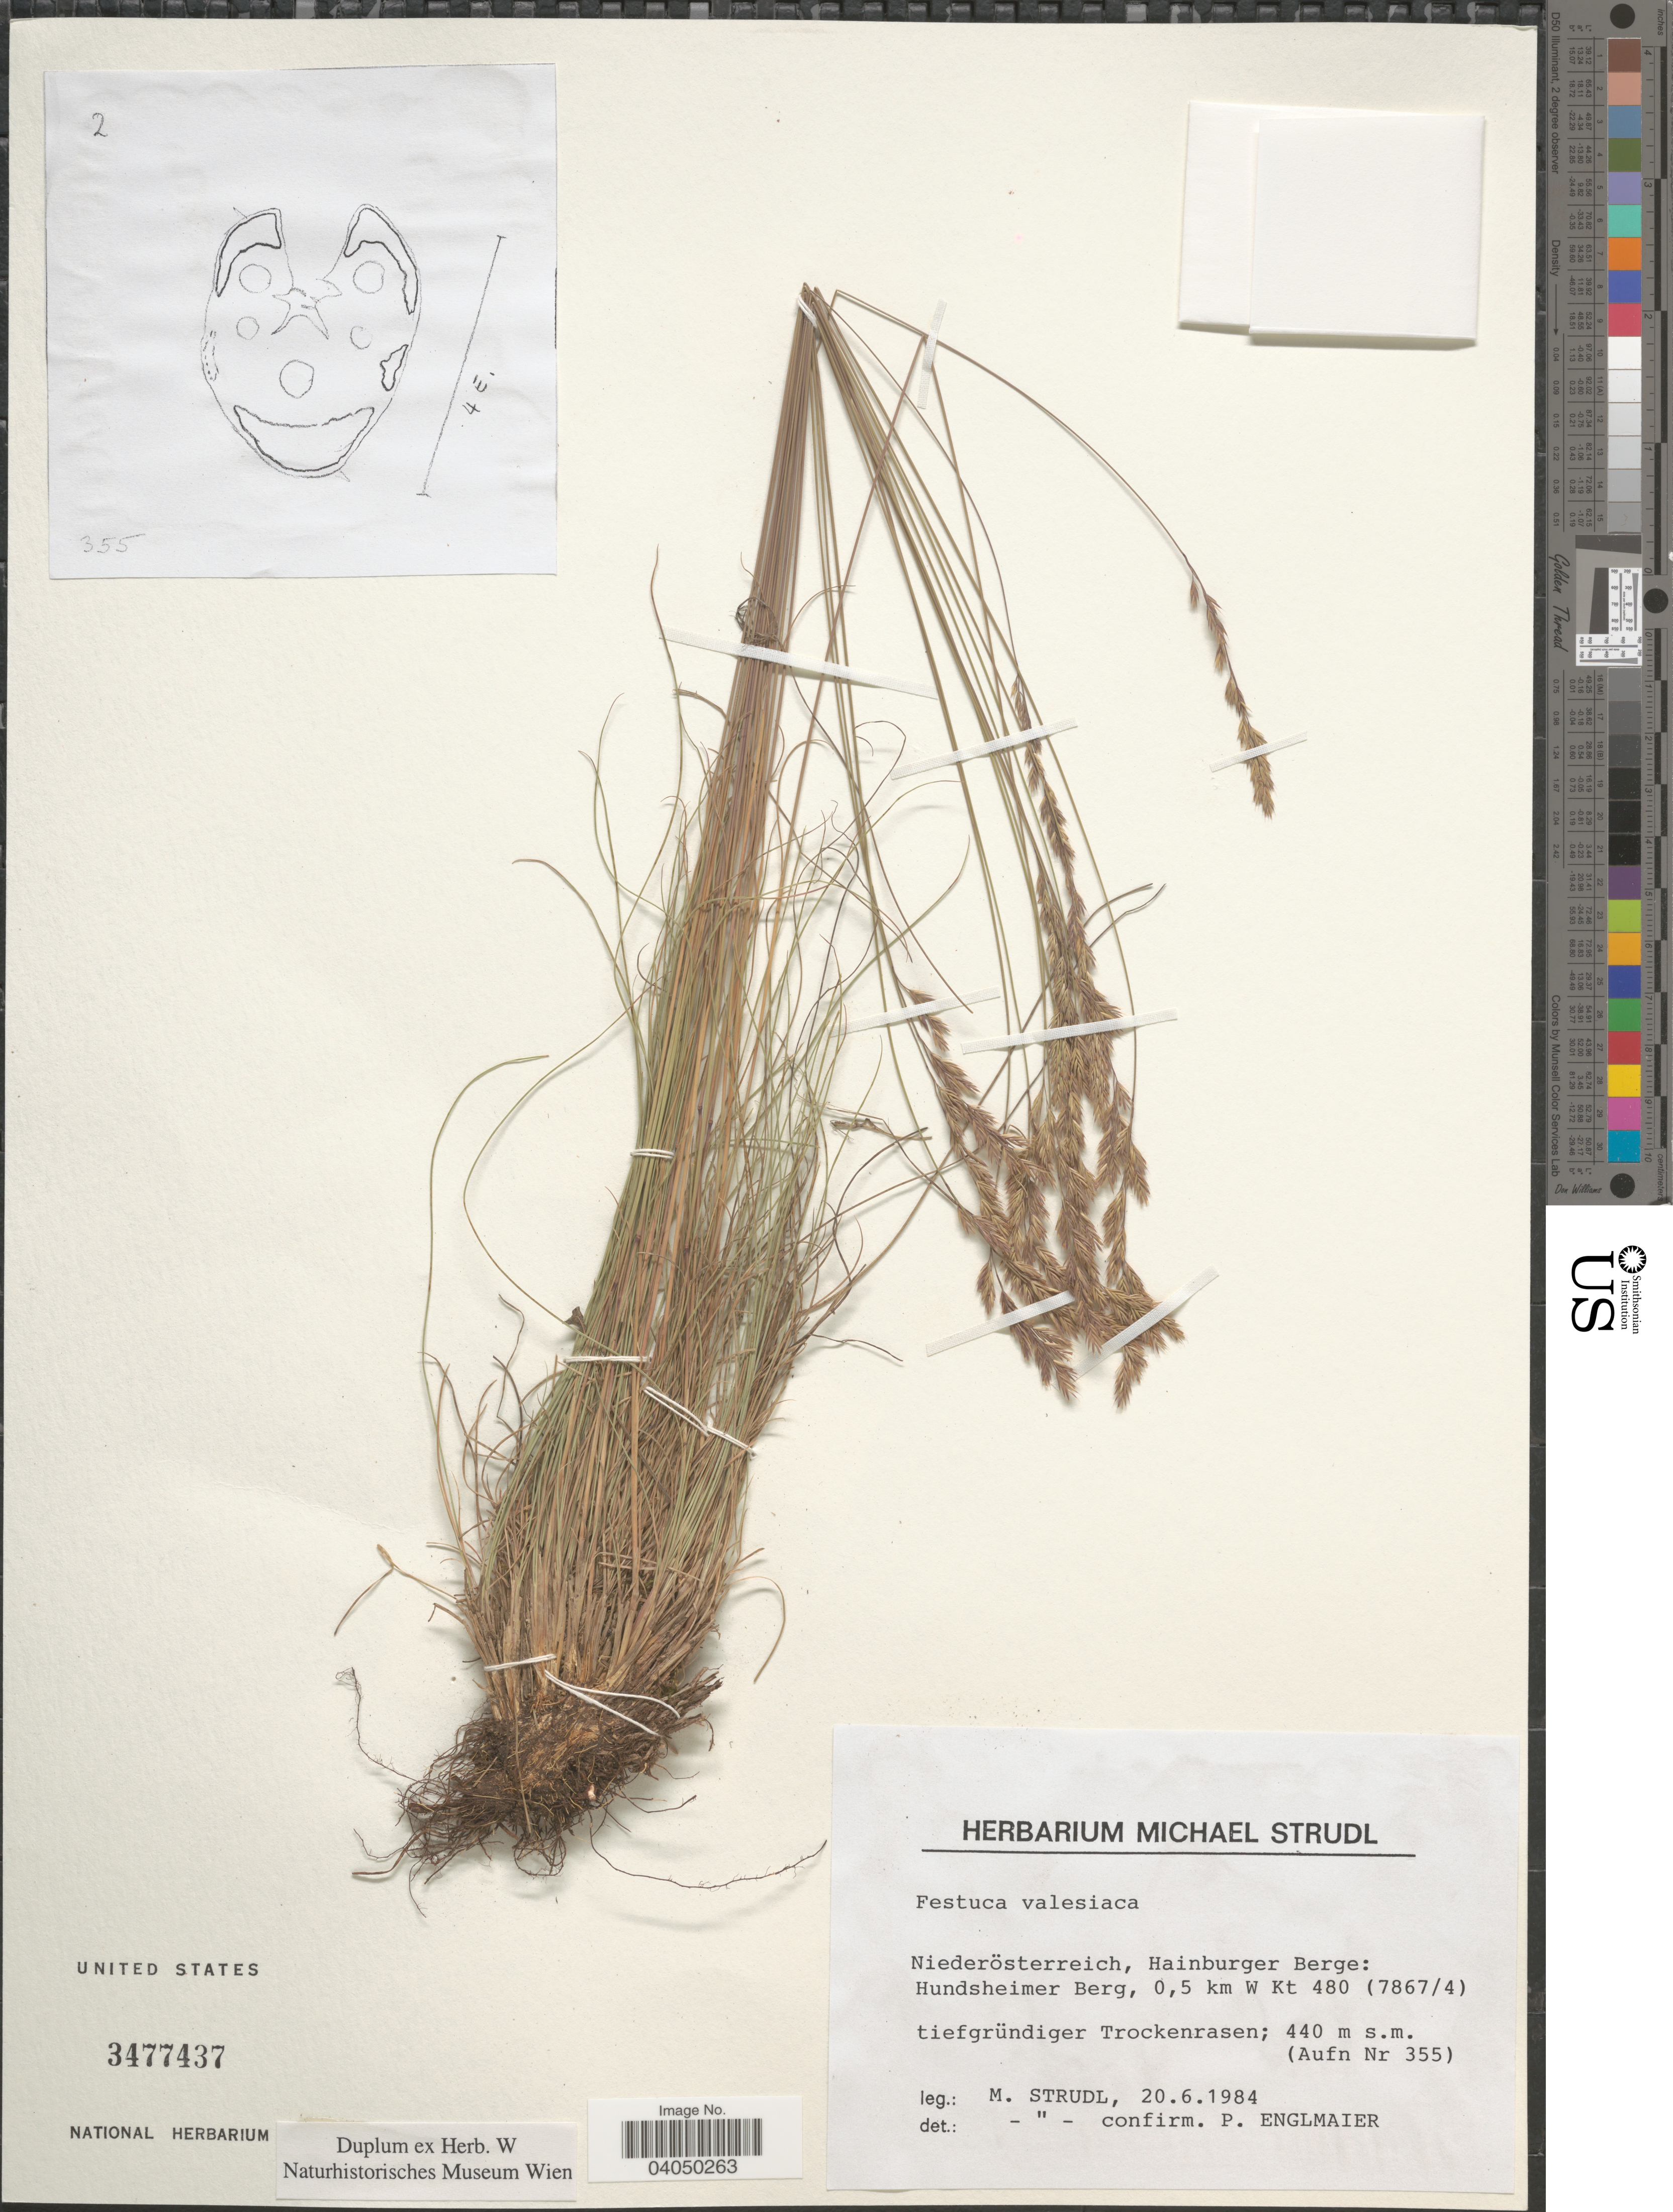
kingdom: Plantae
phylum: Tracheophyta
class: Liliopsida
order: Poales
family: Poaceae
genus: Festuca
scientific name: Festuca valesiaca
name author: Schleich. ex Gaudin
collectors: M. Strudl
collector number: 355 ?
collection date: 1984-06-20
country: Austria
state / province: Niederosterreich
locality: Hainburger Berge: Hundsheimer Berg, 0,5 km W Kt 480 (7867/4).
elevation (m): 440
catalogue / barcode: US 3477437